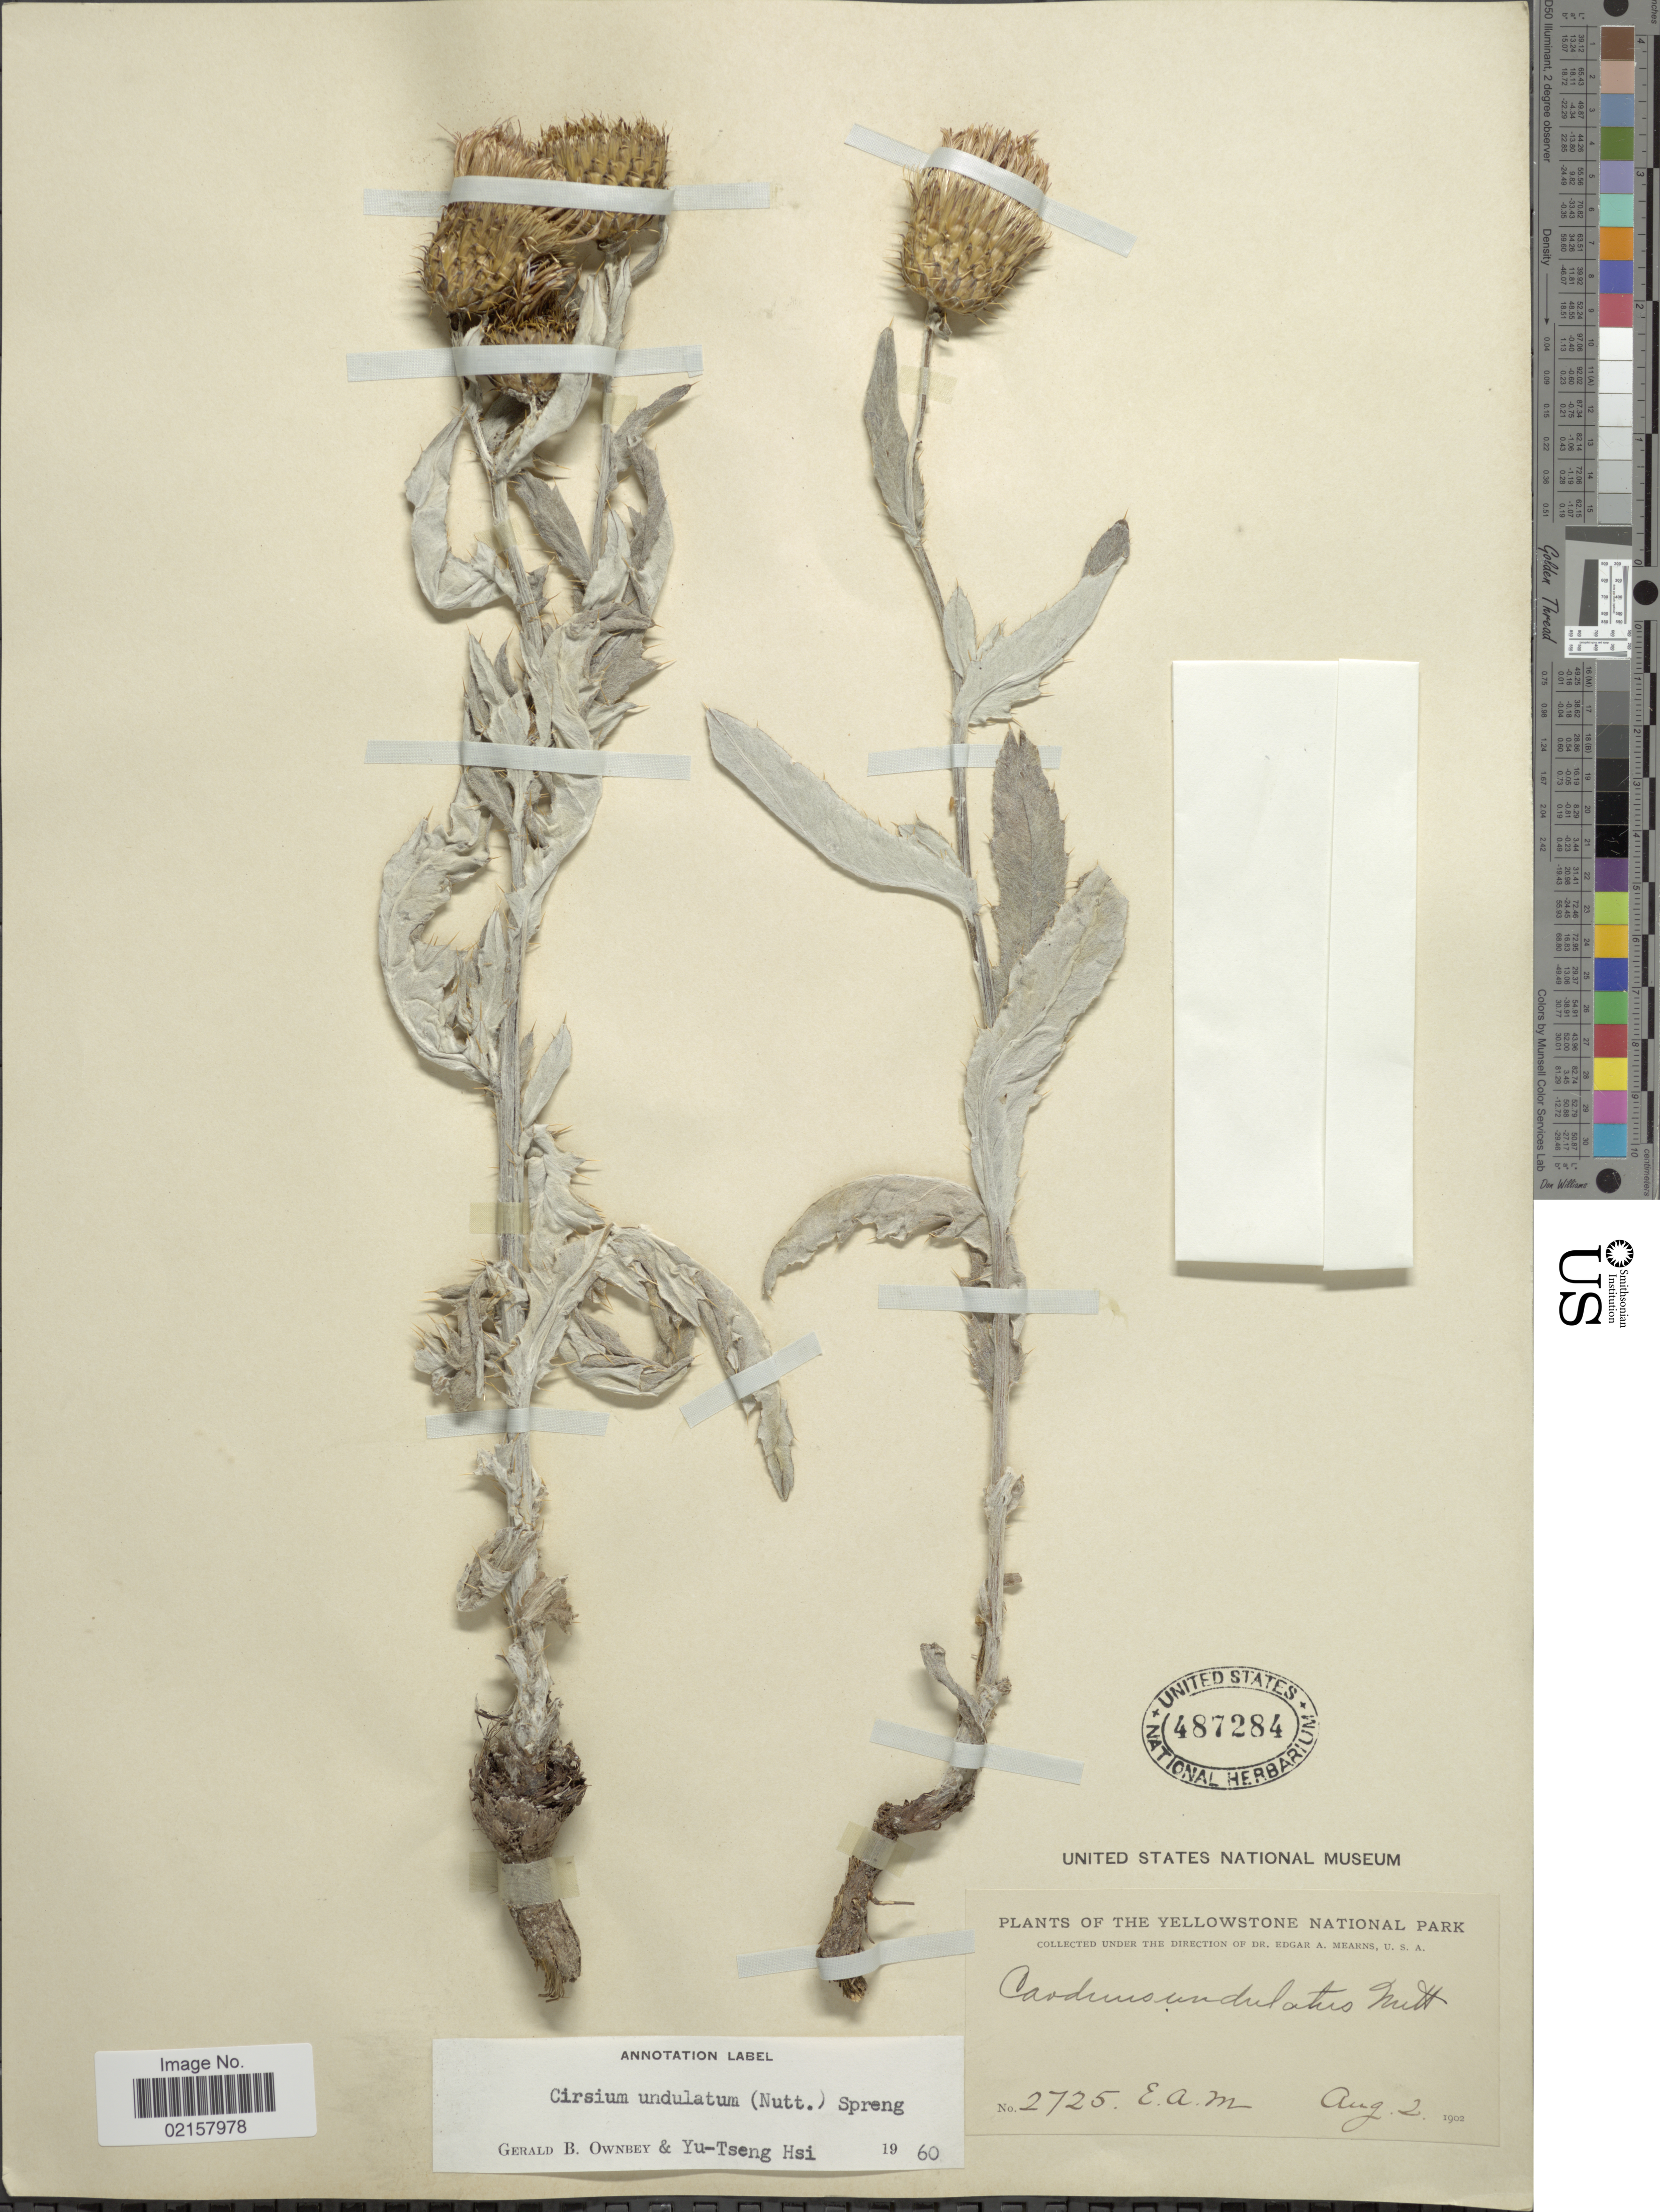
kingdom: Plantae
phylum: Tracheophyta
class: Magnoliopsida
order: Asterales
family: Asteraceae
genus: Cirsium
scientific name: Cirsium undulatum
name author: (Nutt.) Spreng.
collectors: E. A. Mearns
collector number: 2725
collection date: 1902-08-02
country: United States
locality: Yellowstone National Park.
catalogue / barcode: US 487284